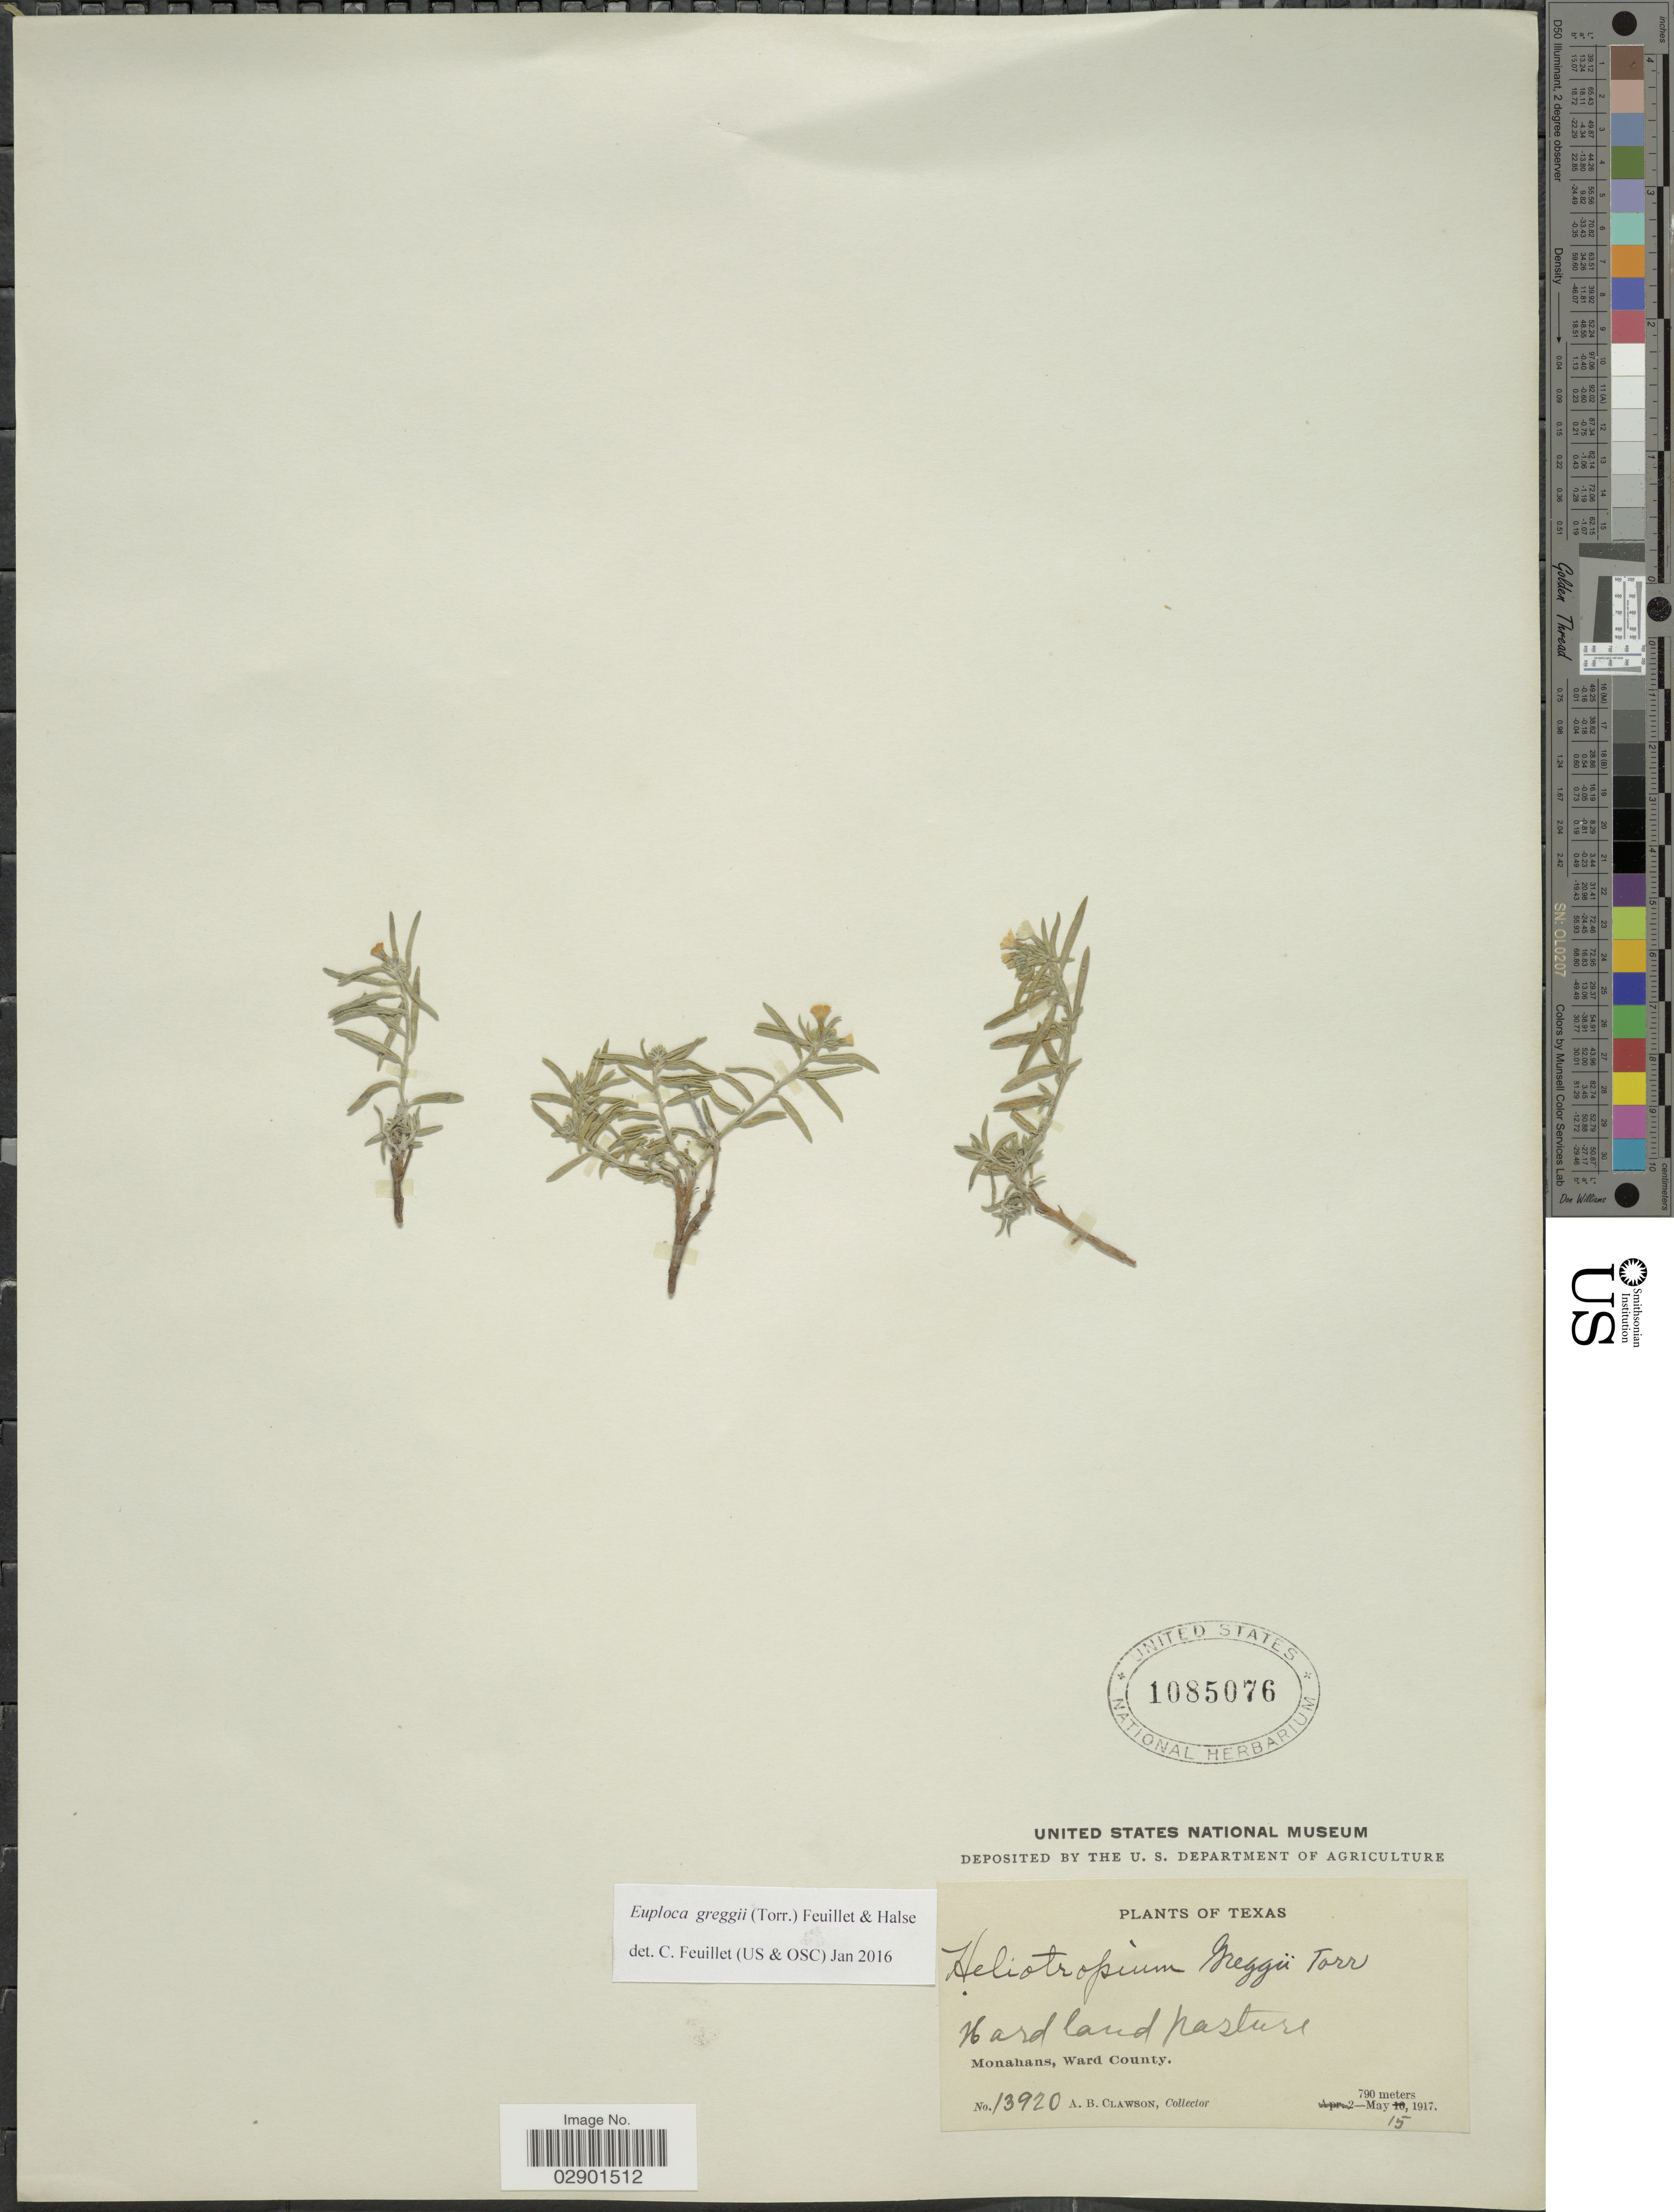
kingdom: Plantae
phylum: Tracheophyta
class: Magnoliopsida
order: Boraginales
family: Heliotropiaceae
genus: Euploca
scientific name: Euploca greggii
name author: (Torr.) Feuillet & Halse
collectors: A. Clawson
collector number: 13920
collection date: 1917-05-15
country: United States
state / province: Texas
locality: Monahans, Ward County.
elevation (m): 790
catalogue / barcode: US 1085076